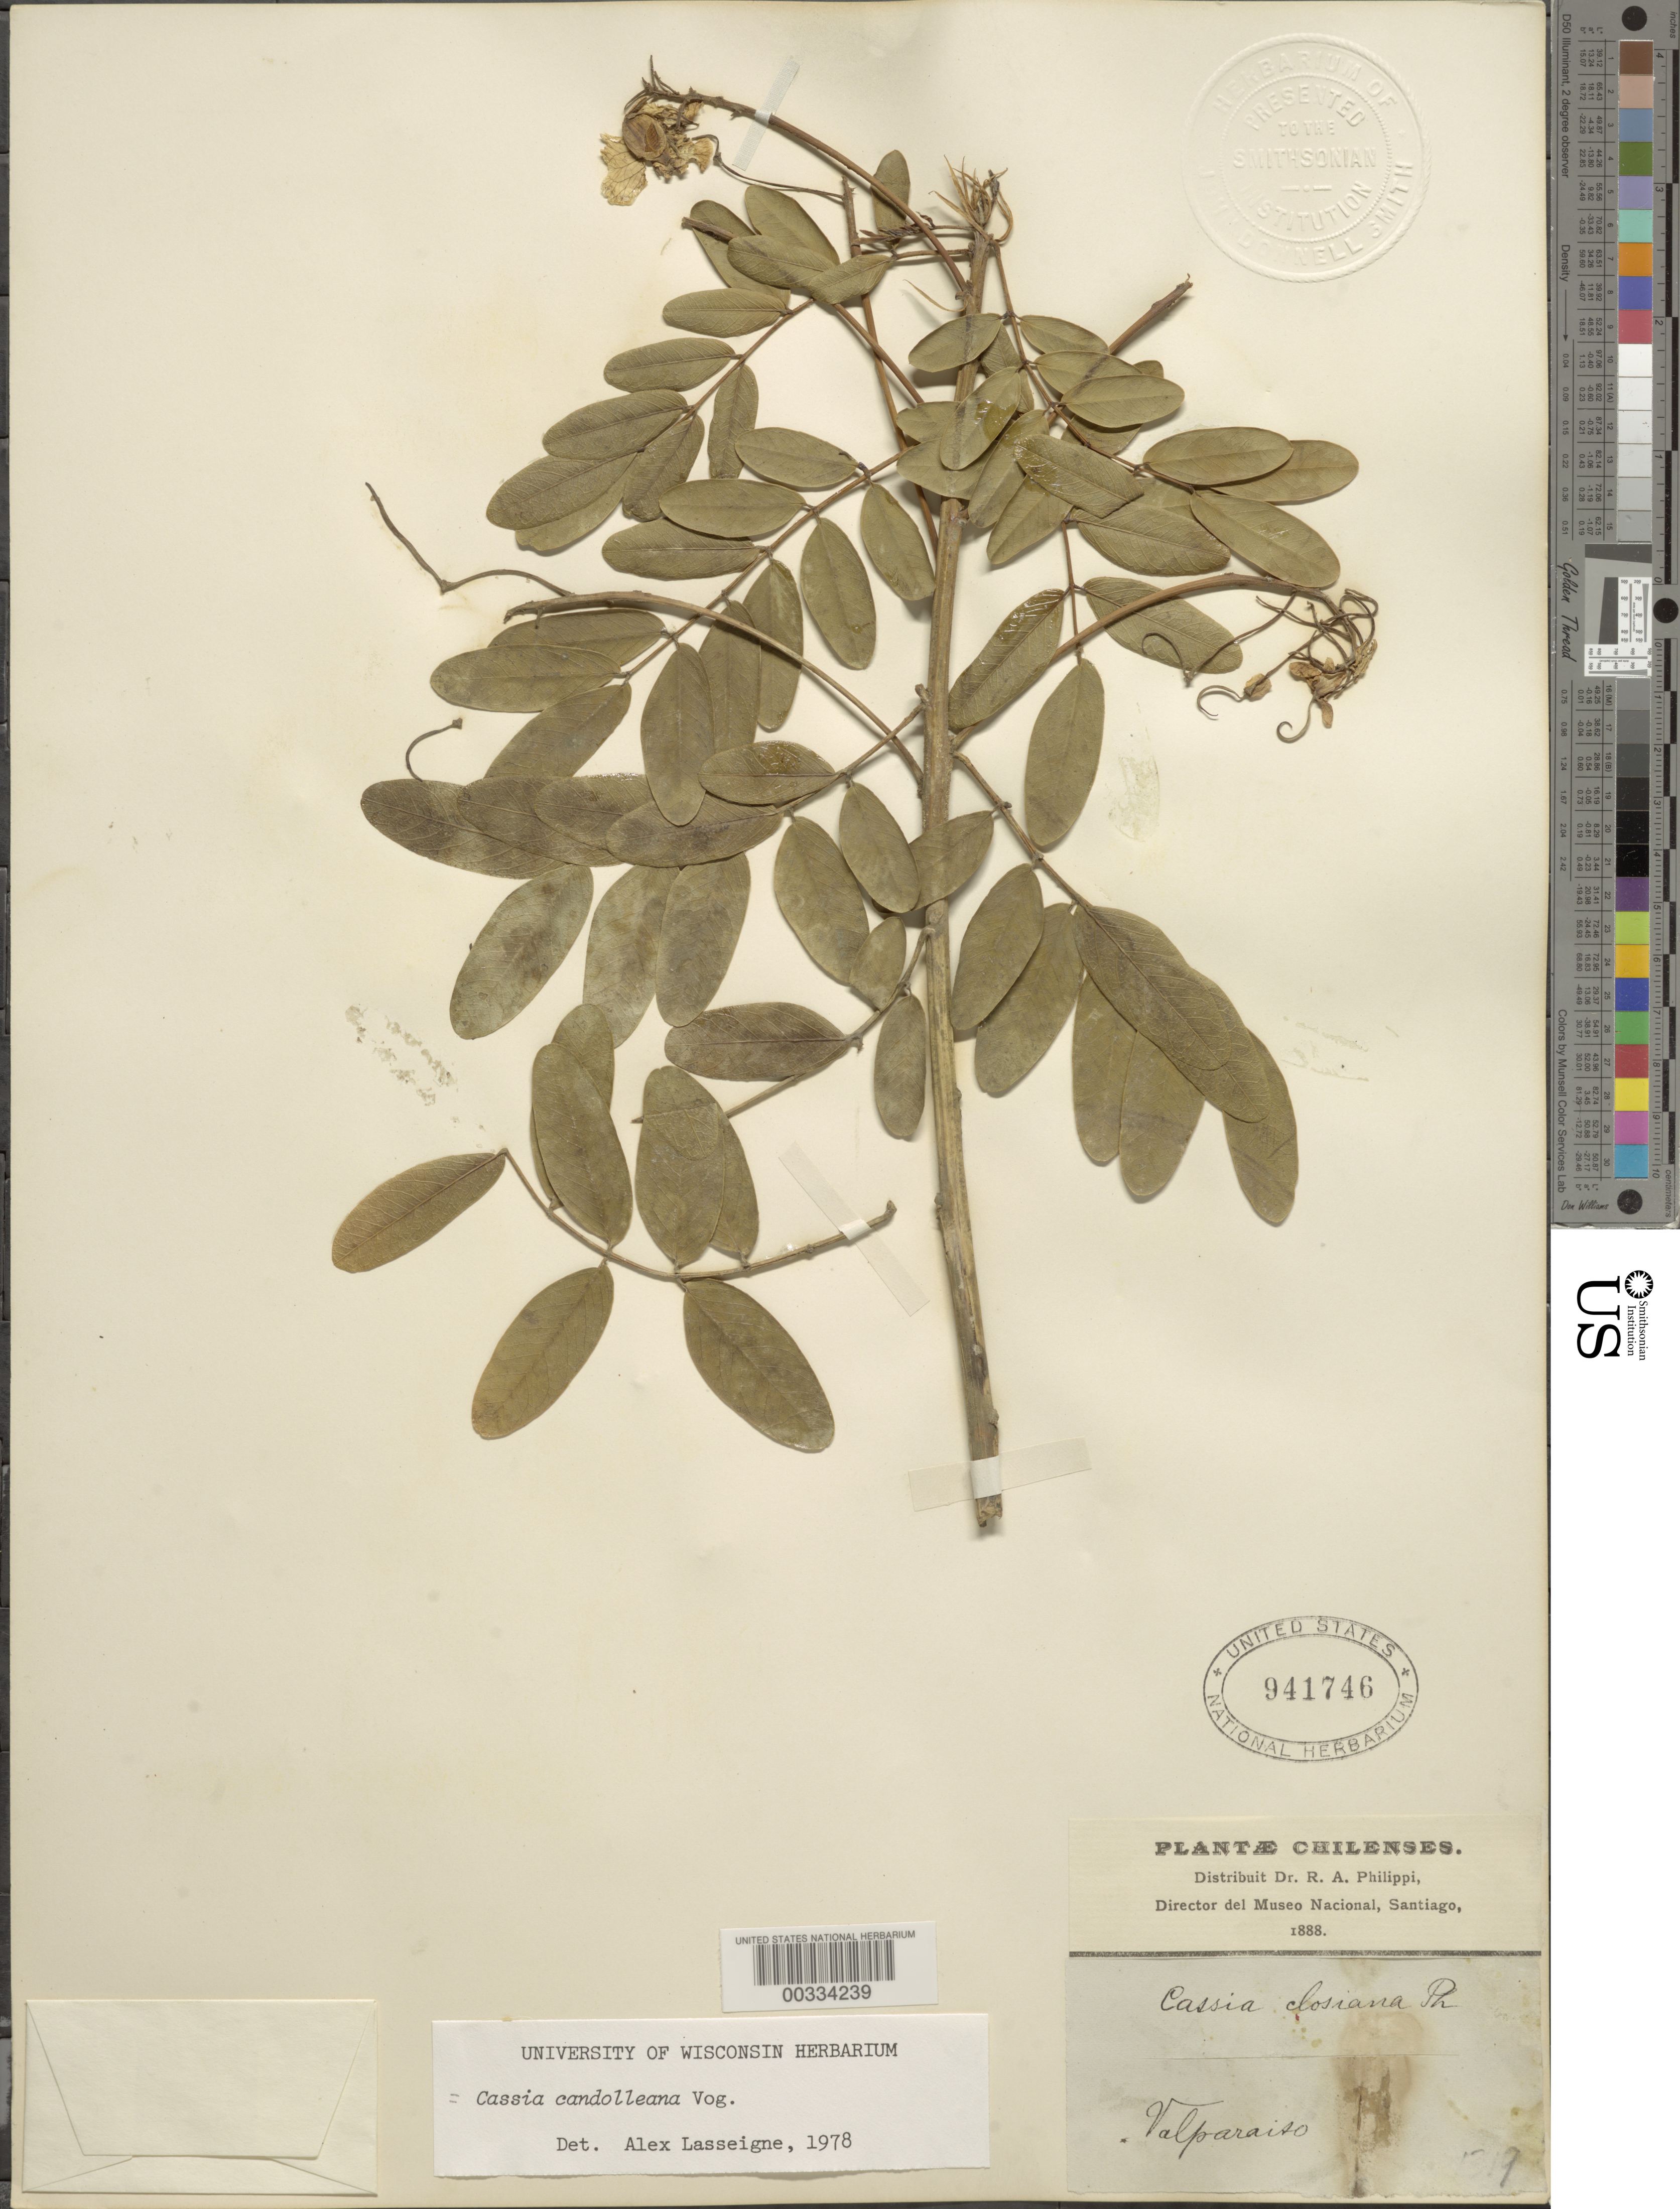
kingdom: Plantae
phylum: Tracheophyta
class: Magnoliopsida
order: Fabales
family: Fabaceae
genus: Senna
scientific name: Senna candolleana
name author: (Vogel) H.S. Irwin & Barneby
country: Chile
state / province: Valparaíso (V)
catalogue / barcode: US 941746